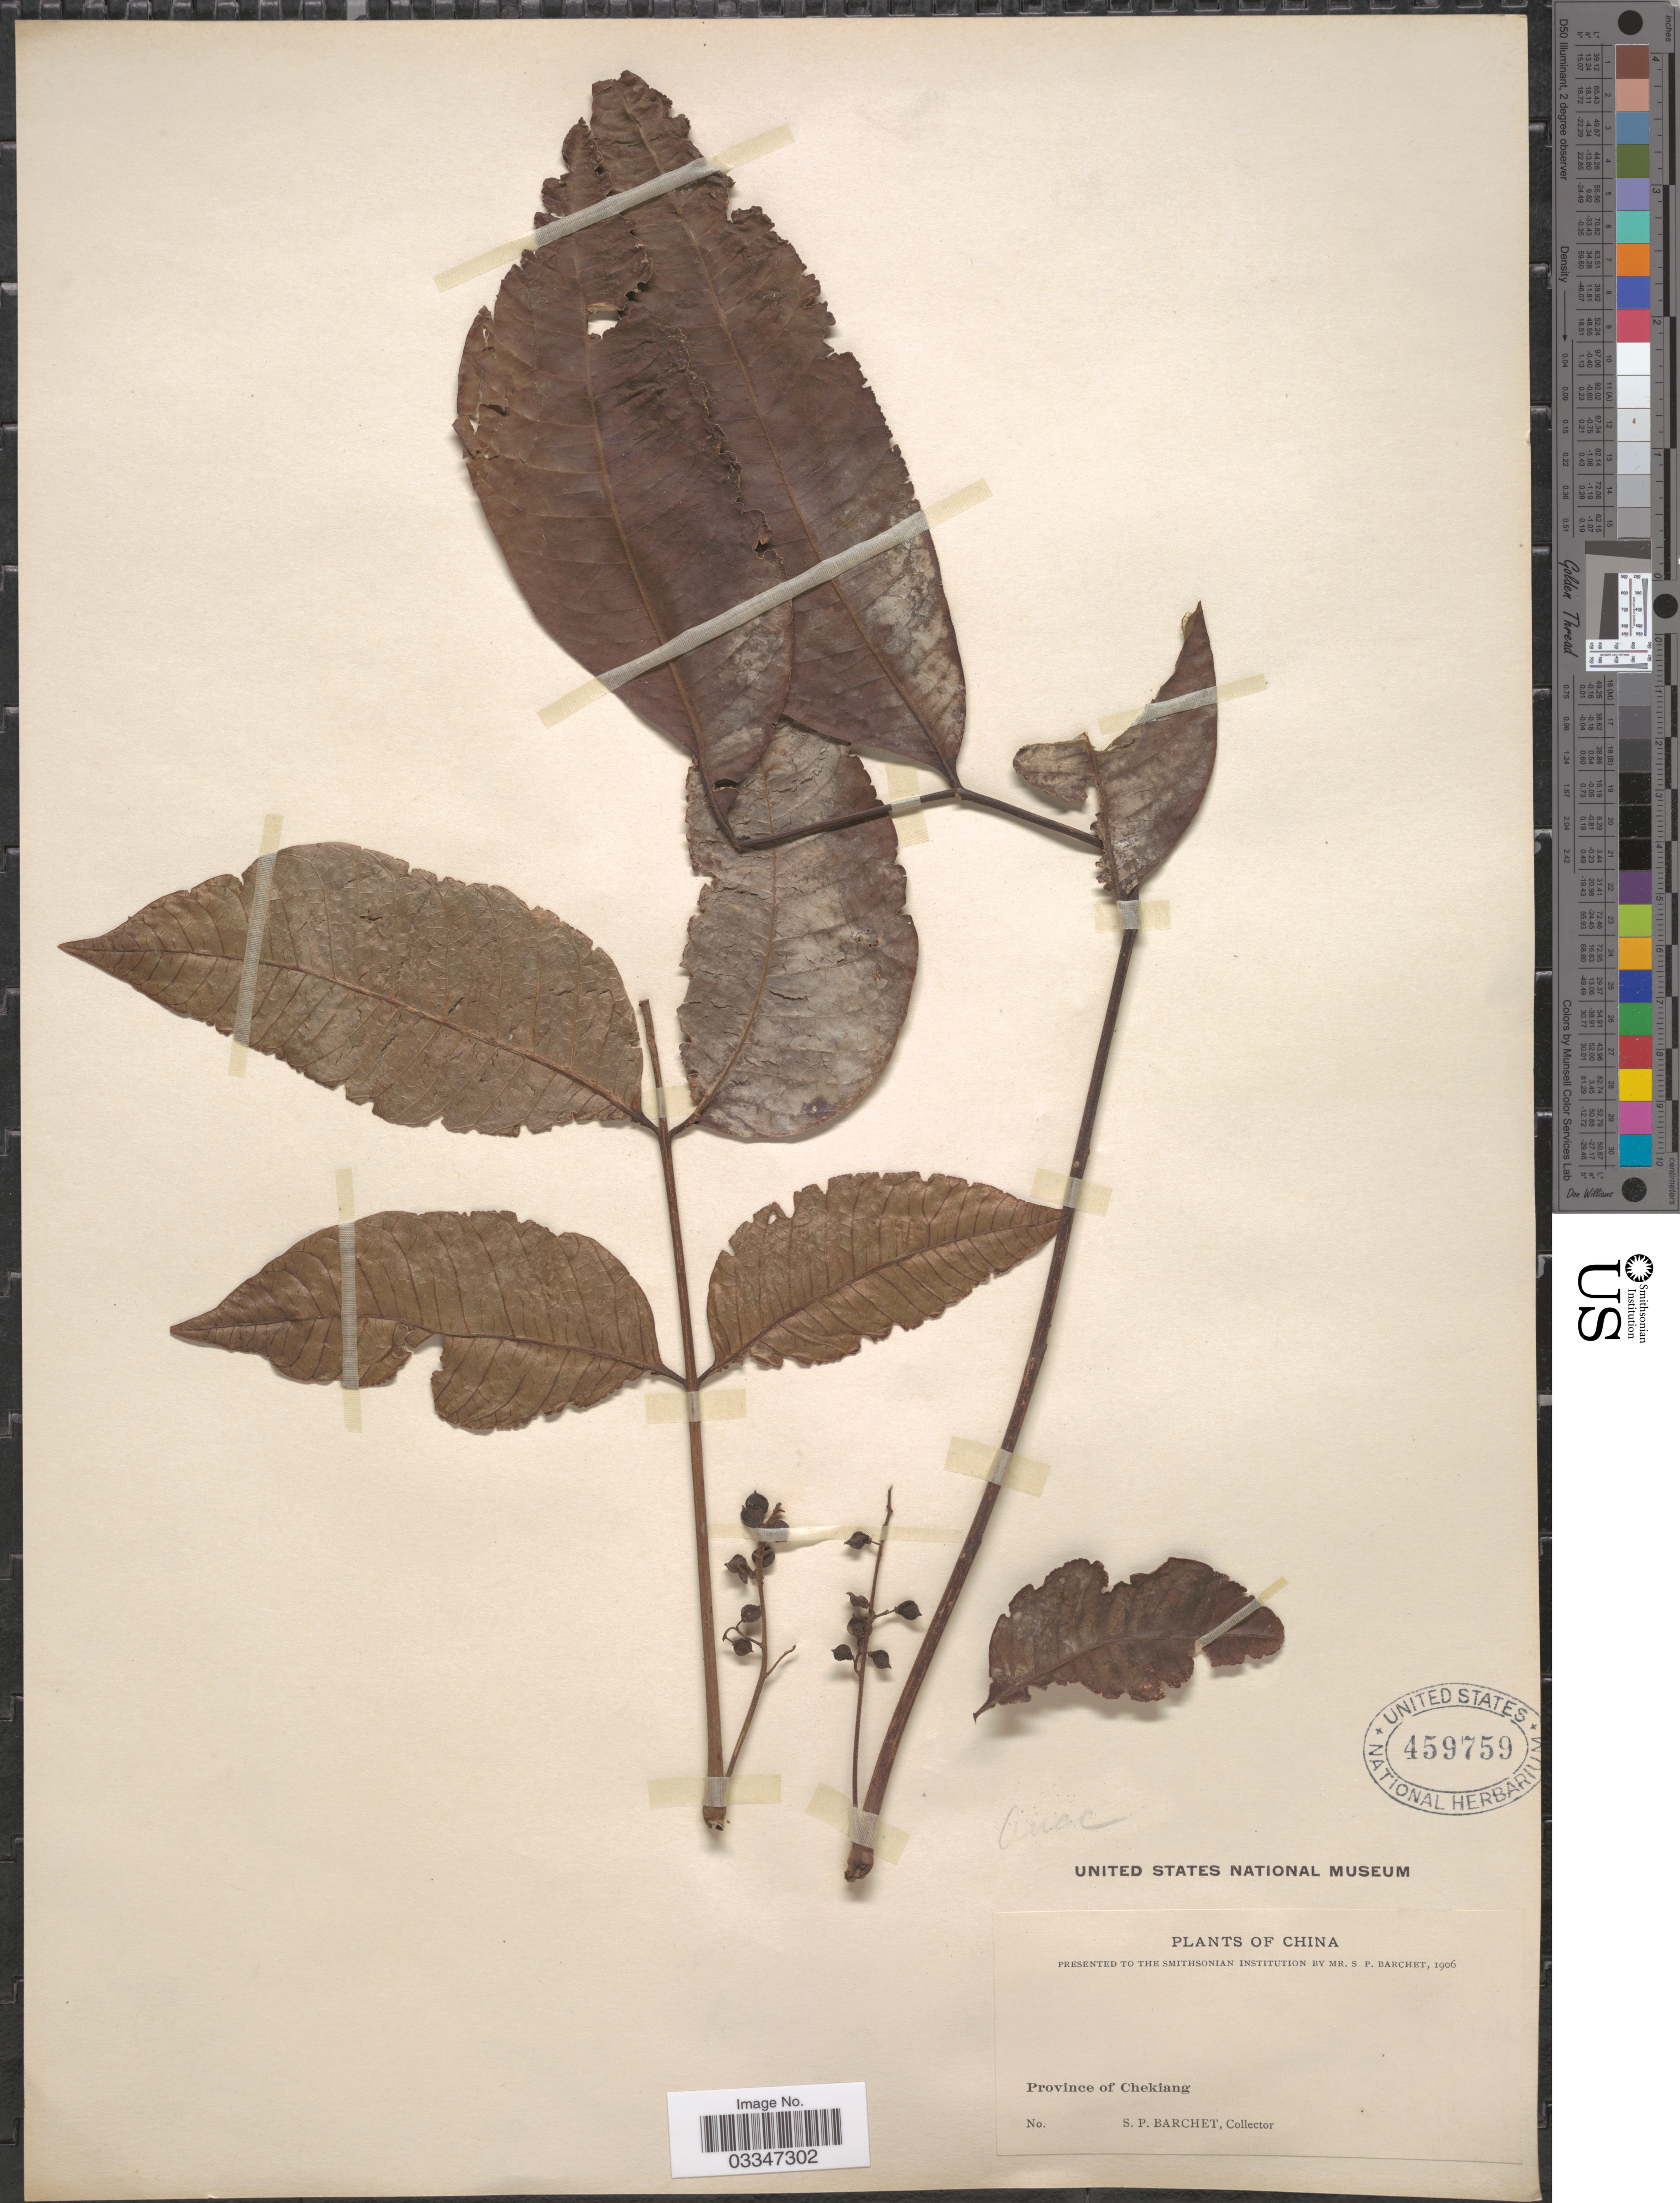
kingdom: Plantae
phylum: Tracheophyta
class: Magnoliopsida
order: Sapindales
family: Anacardiaceae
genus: Rhus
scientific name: Rhus sp.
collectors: S. P. Barchet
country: China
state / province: Zhejiang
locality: Province of Chekiang.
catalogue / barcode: US 459759